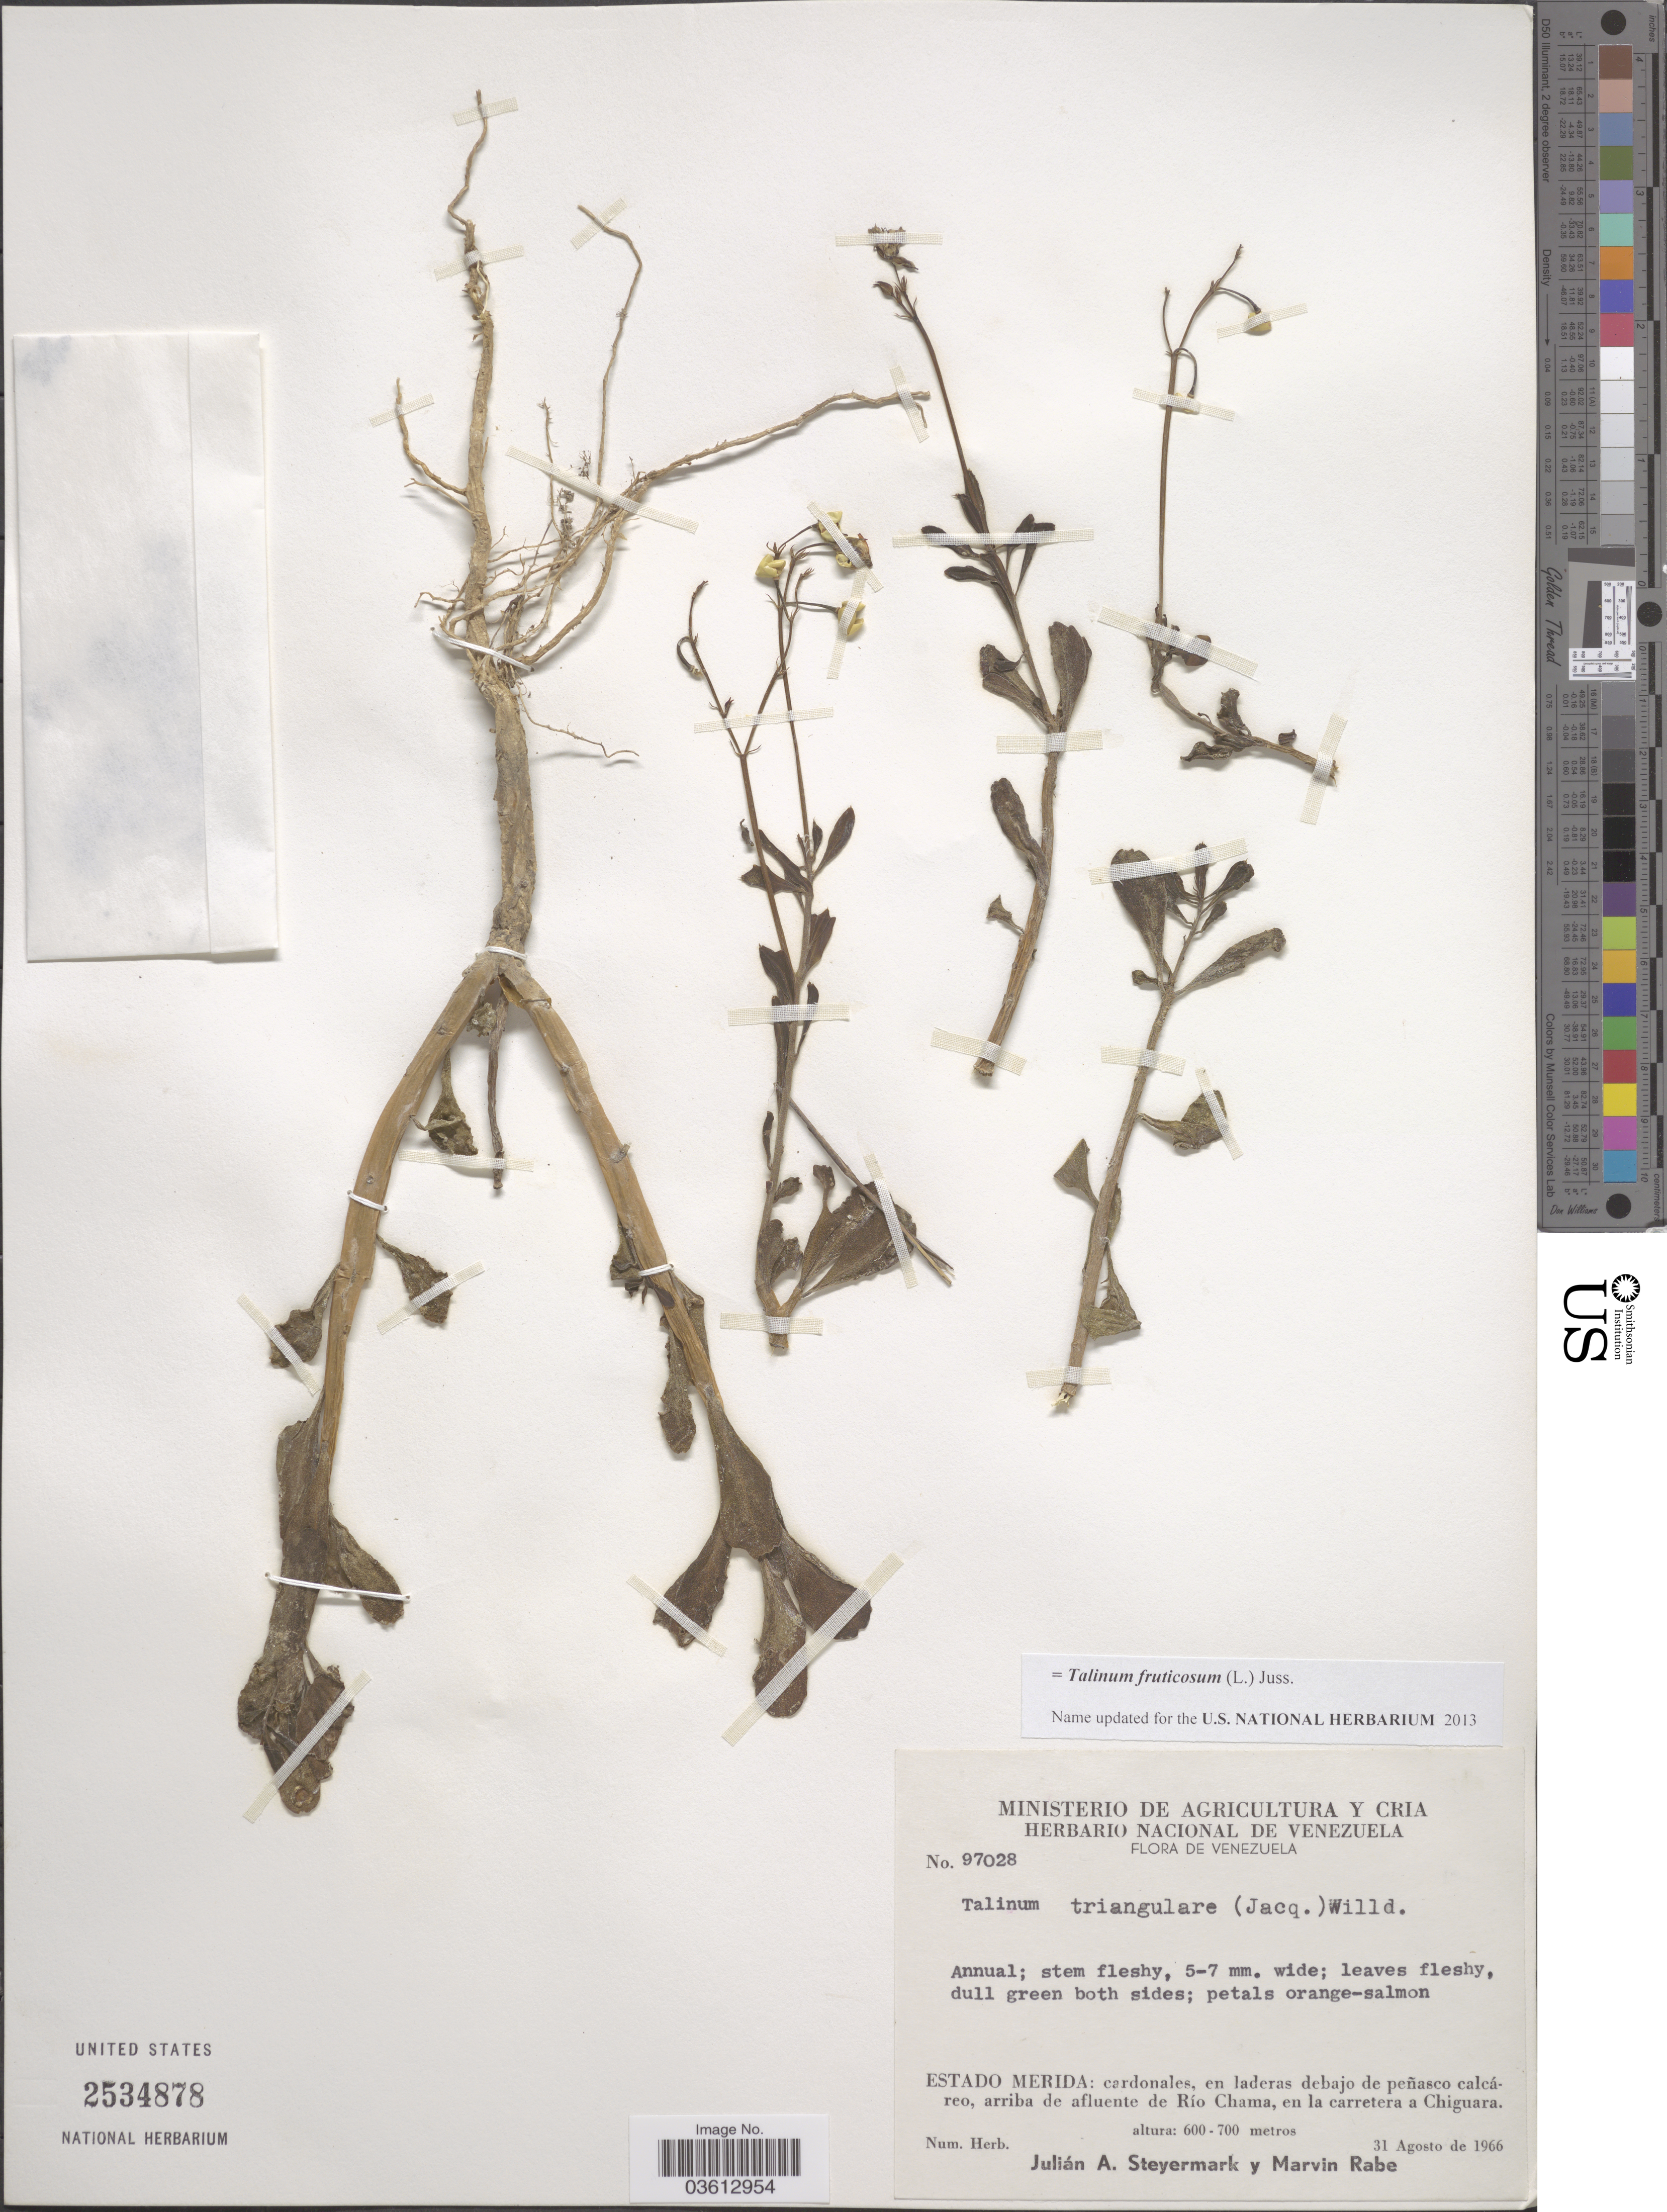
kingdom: Plantae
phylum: Tracheophyta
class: Magnoliopsida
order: Caryophyllales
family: Talinaceae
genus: Talinum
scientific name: Talinum fruticosum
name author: (L.) Juss.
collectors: J. Steyermark & M. Rabe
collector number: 97028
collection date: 1966-08-31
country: Venezuela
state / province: Mérida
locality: Arriba de afluente de Río Chama, en la carretera a Chiguara.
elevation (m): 600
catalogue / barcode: US 2534878